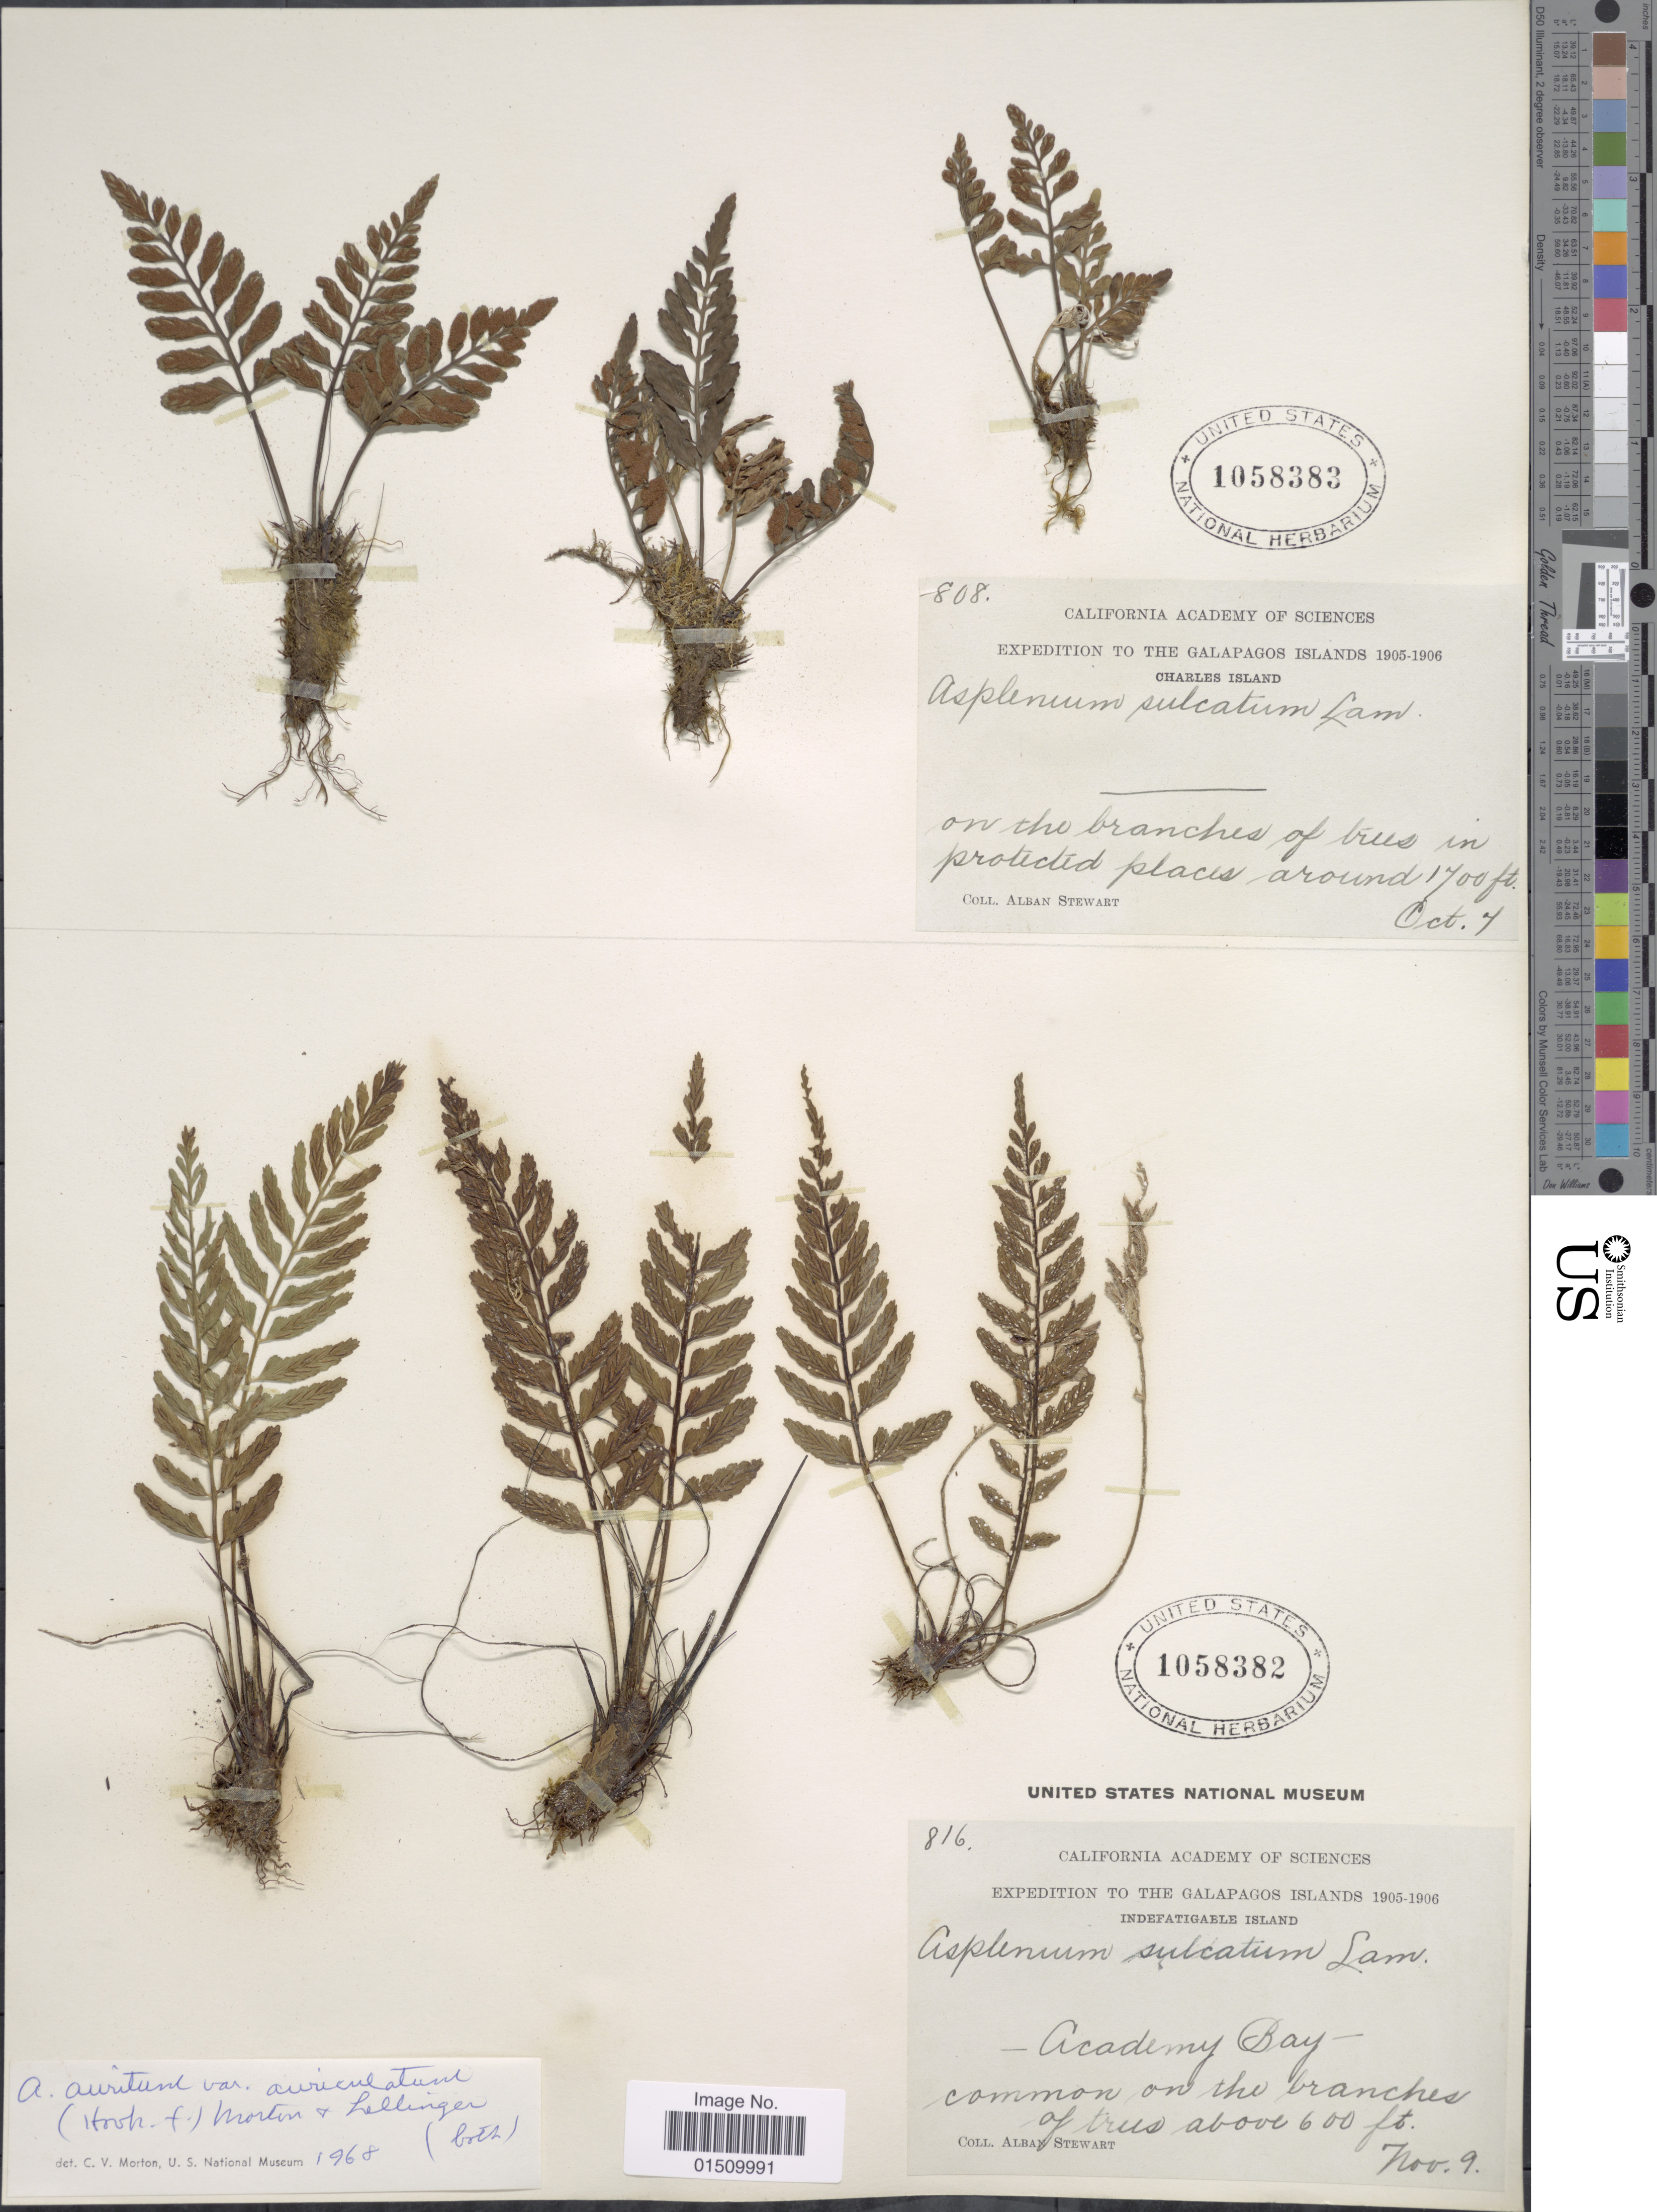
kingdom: Plantae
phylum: Tracheophyta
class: Polypodiopsida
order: Polypodiales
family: Aspleniaceae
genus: Asplenium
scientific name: Asplenium auritum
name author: Sw.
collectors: A. Stewart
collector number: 808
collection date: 1905-10-07/1906-10-07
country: Ecuador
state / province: Colón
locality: Galapagos Islands, Charles Island.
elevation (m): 518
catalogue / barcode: US 1058383